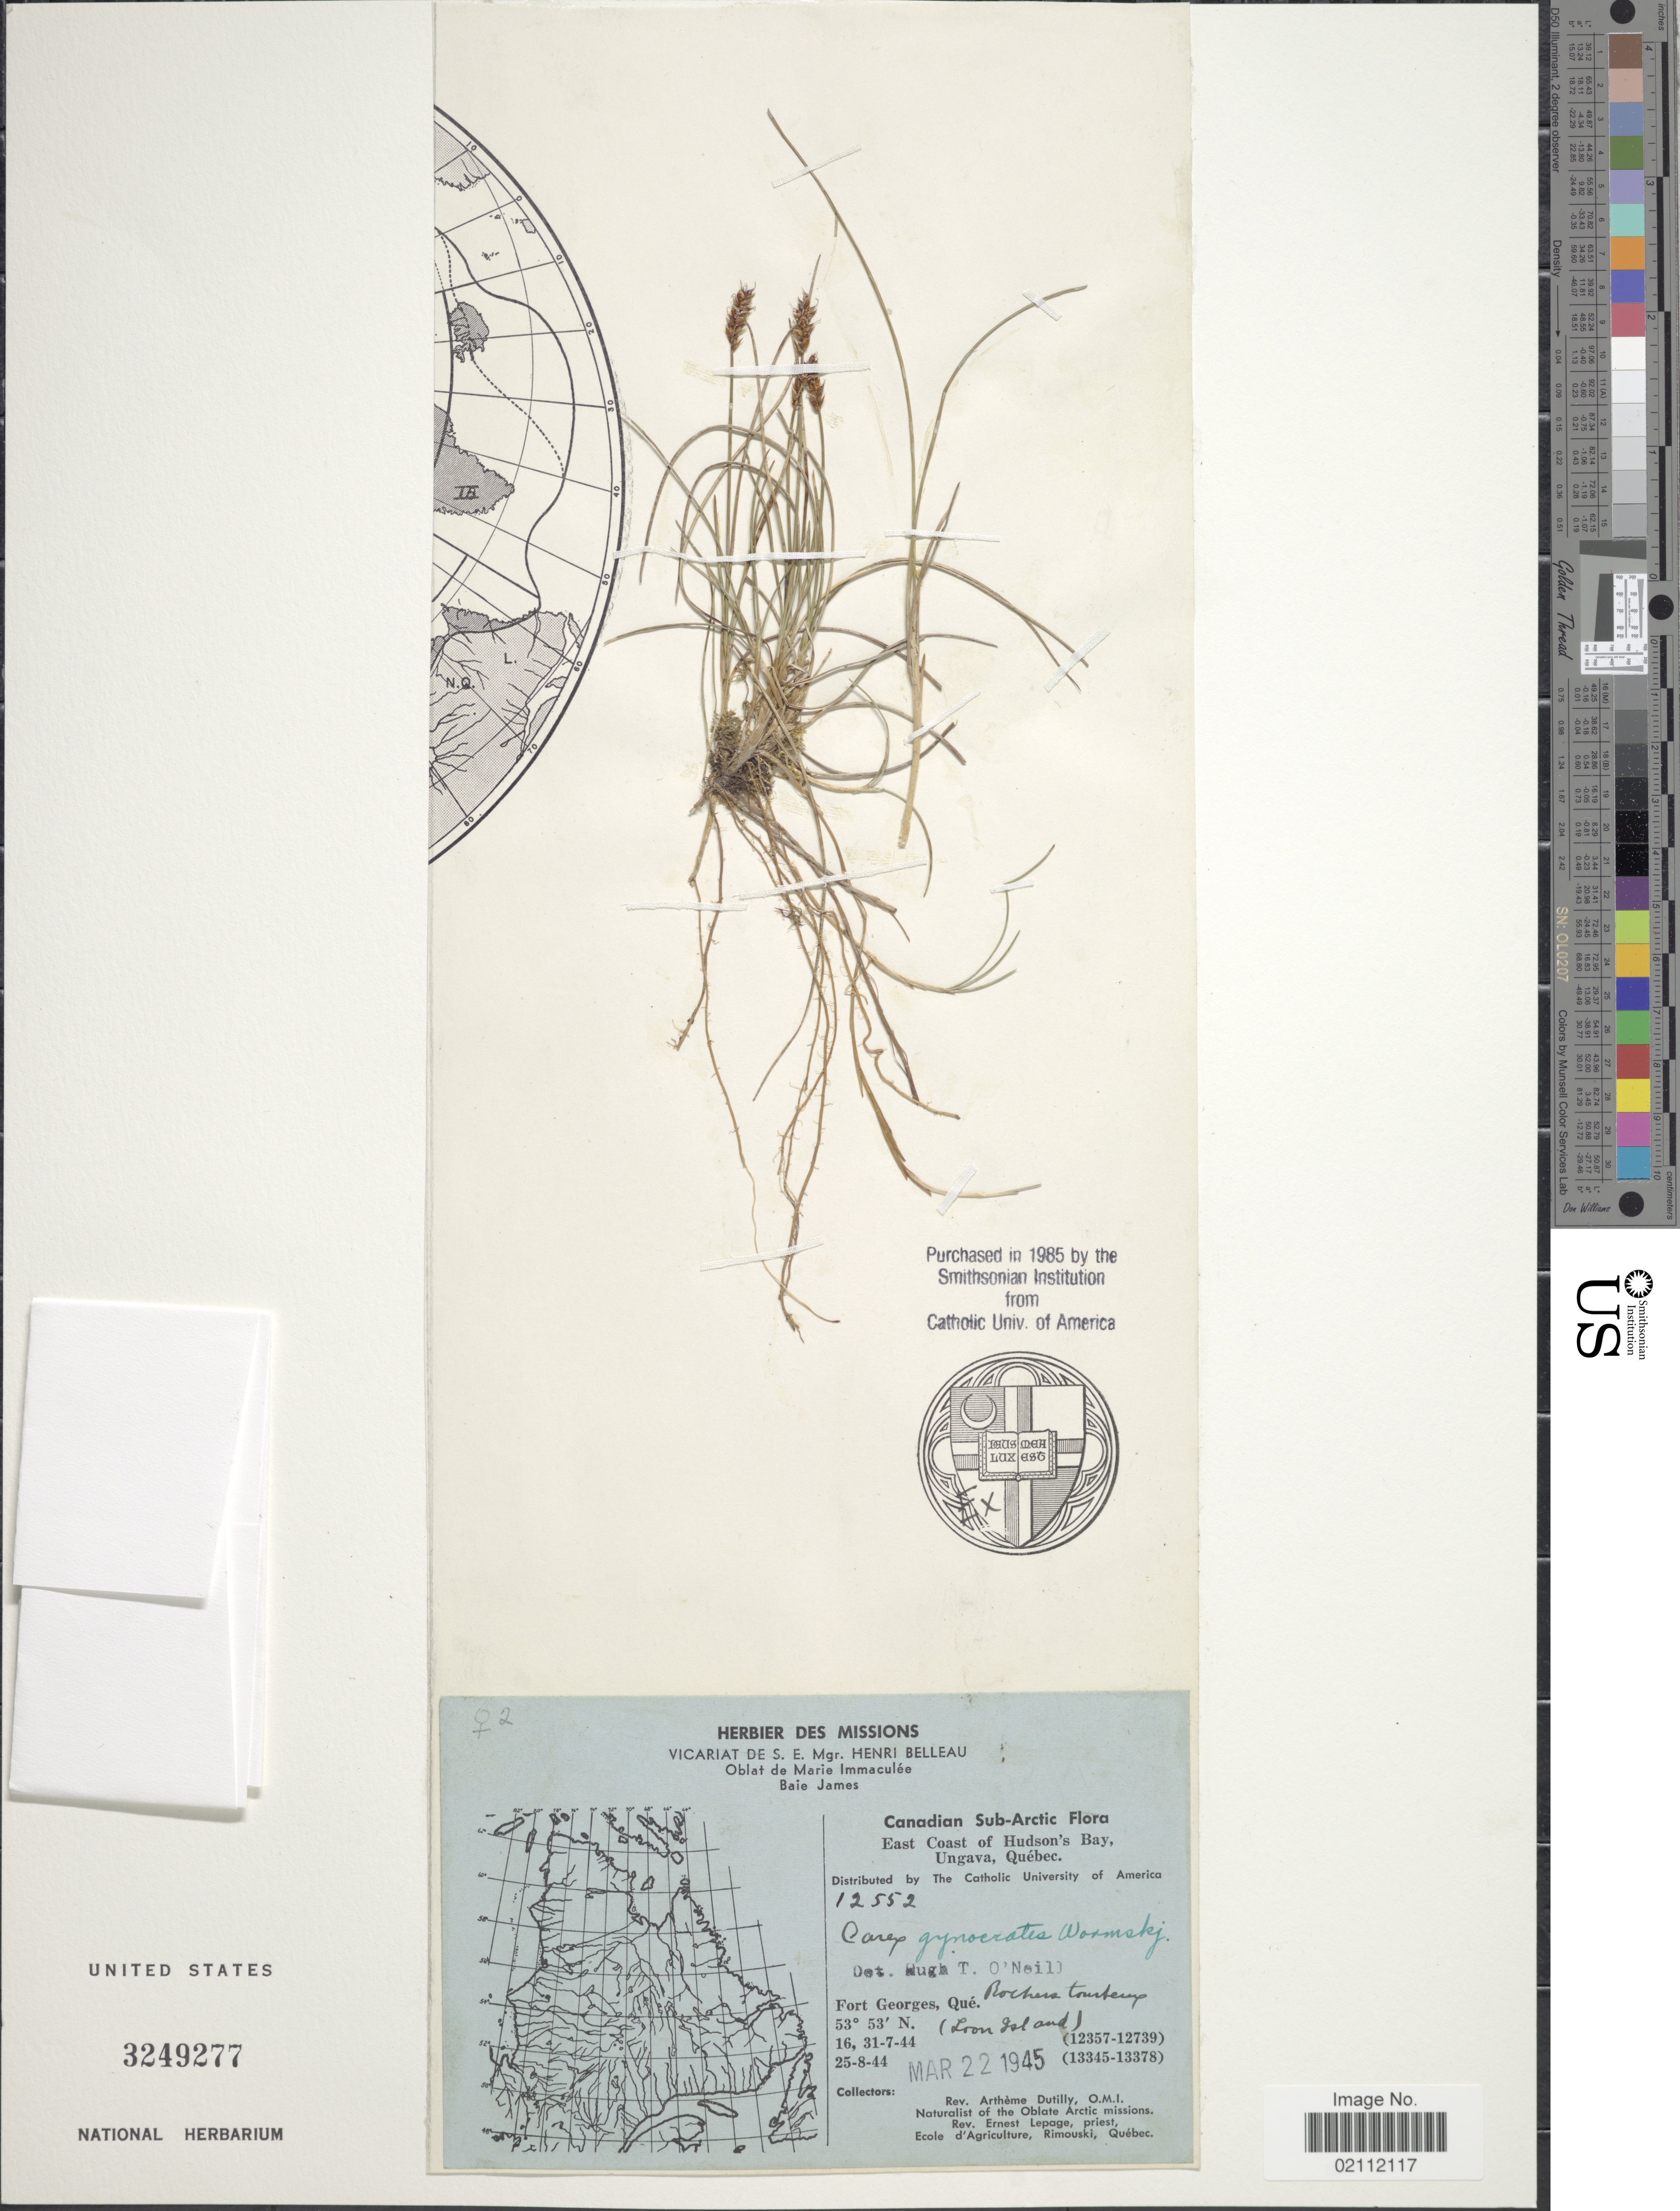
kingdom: Plantae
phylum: Tracheophyta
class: Liliopsida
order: Poales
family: Cyperaceae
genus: Carex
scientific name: Carex nardina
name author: (Hornem.) Fr.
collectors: A. Dutilly & E. Lepage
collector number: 12552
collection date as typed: Transcribed d/m/y: 16/7/44 to 28/8/44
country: Canada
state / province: Quebec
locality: Canadian Sub-Arctic. East Coast of Hudson's Bay, Ungava. Fort Georges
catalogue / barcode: US 3249277